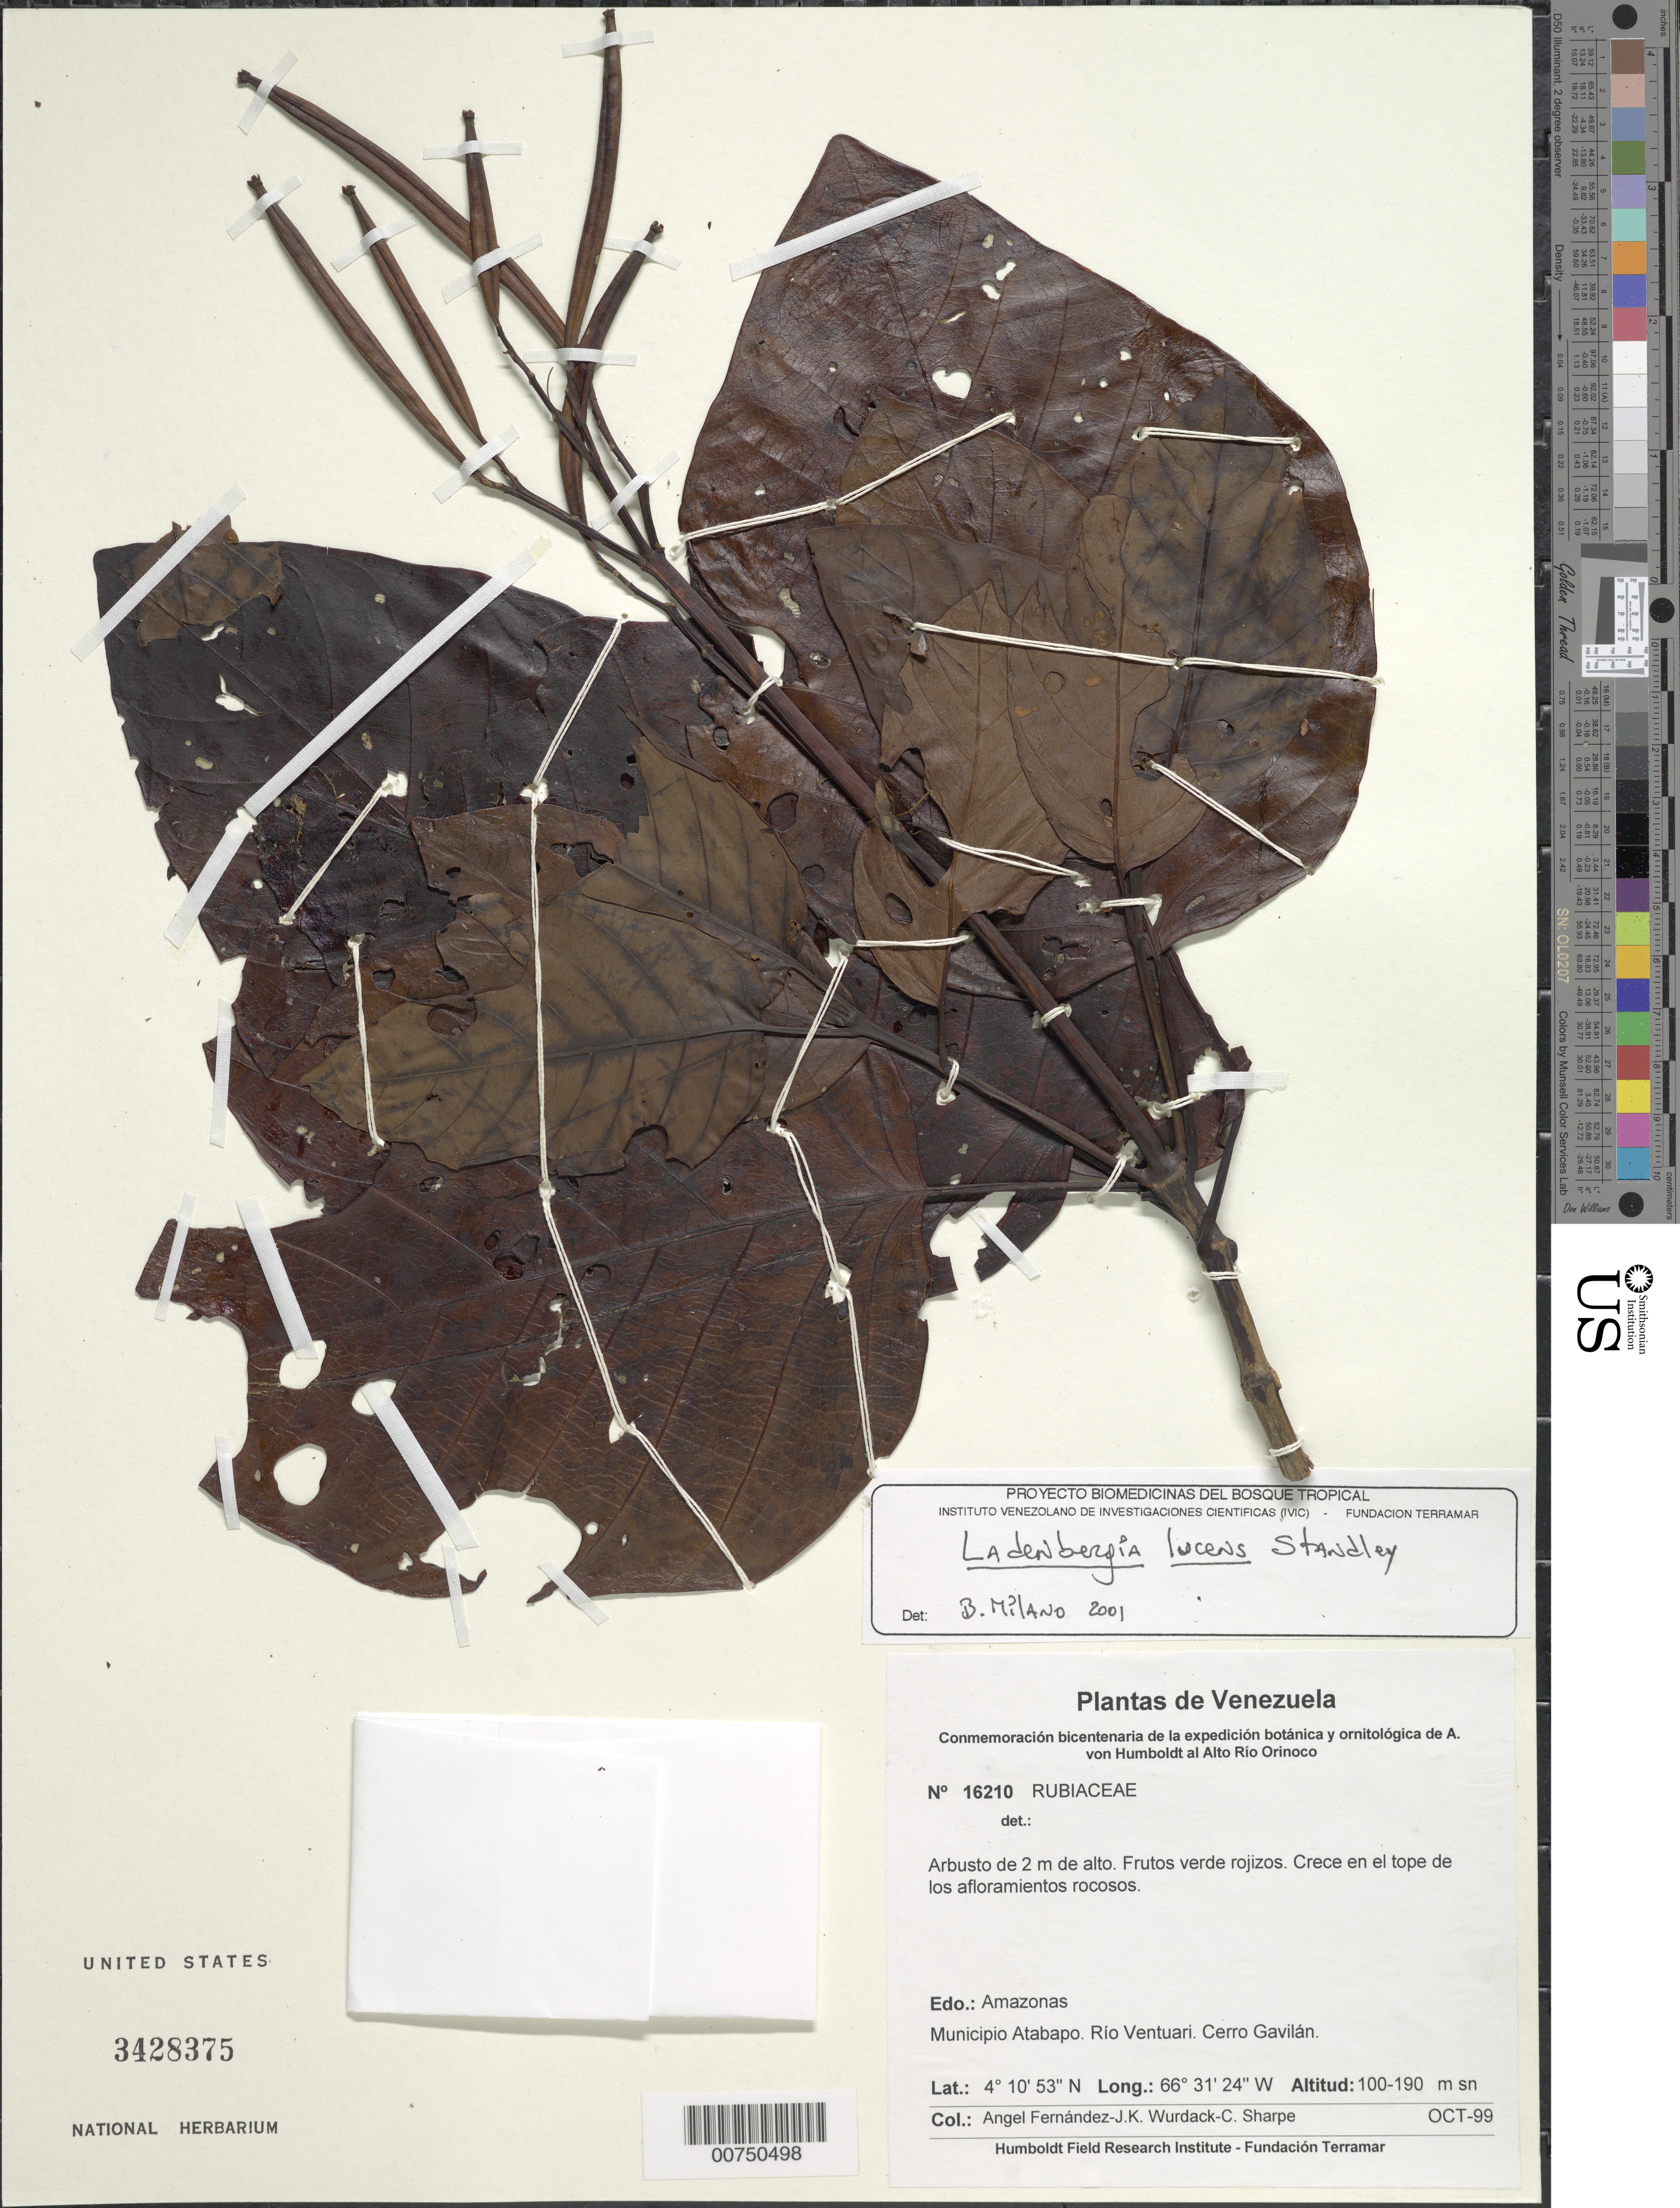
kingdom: Plantae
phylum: Tracheophyta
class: Magnoliopsida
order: Gentianales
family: Rubiaceae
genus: Ladenbergia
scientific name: Ladenbergia lucens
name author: Standl.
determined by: Milano, B.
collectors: A. Fernández, K. Wurdack & C. Sharpe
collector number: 16210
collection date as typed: Oct-99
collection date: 1999-10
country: Venezuela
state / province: Amazonas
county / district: Atabapo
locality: Río Ventuari, Cerro Gavilán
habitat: Crece en el tope de los afloramientos rocosos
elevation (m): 100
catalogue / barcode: US 3428375